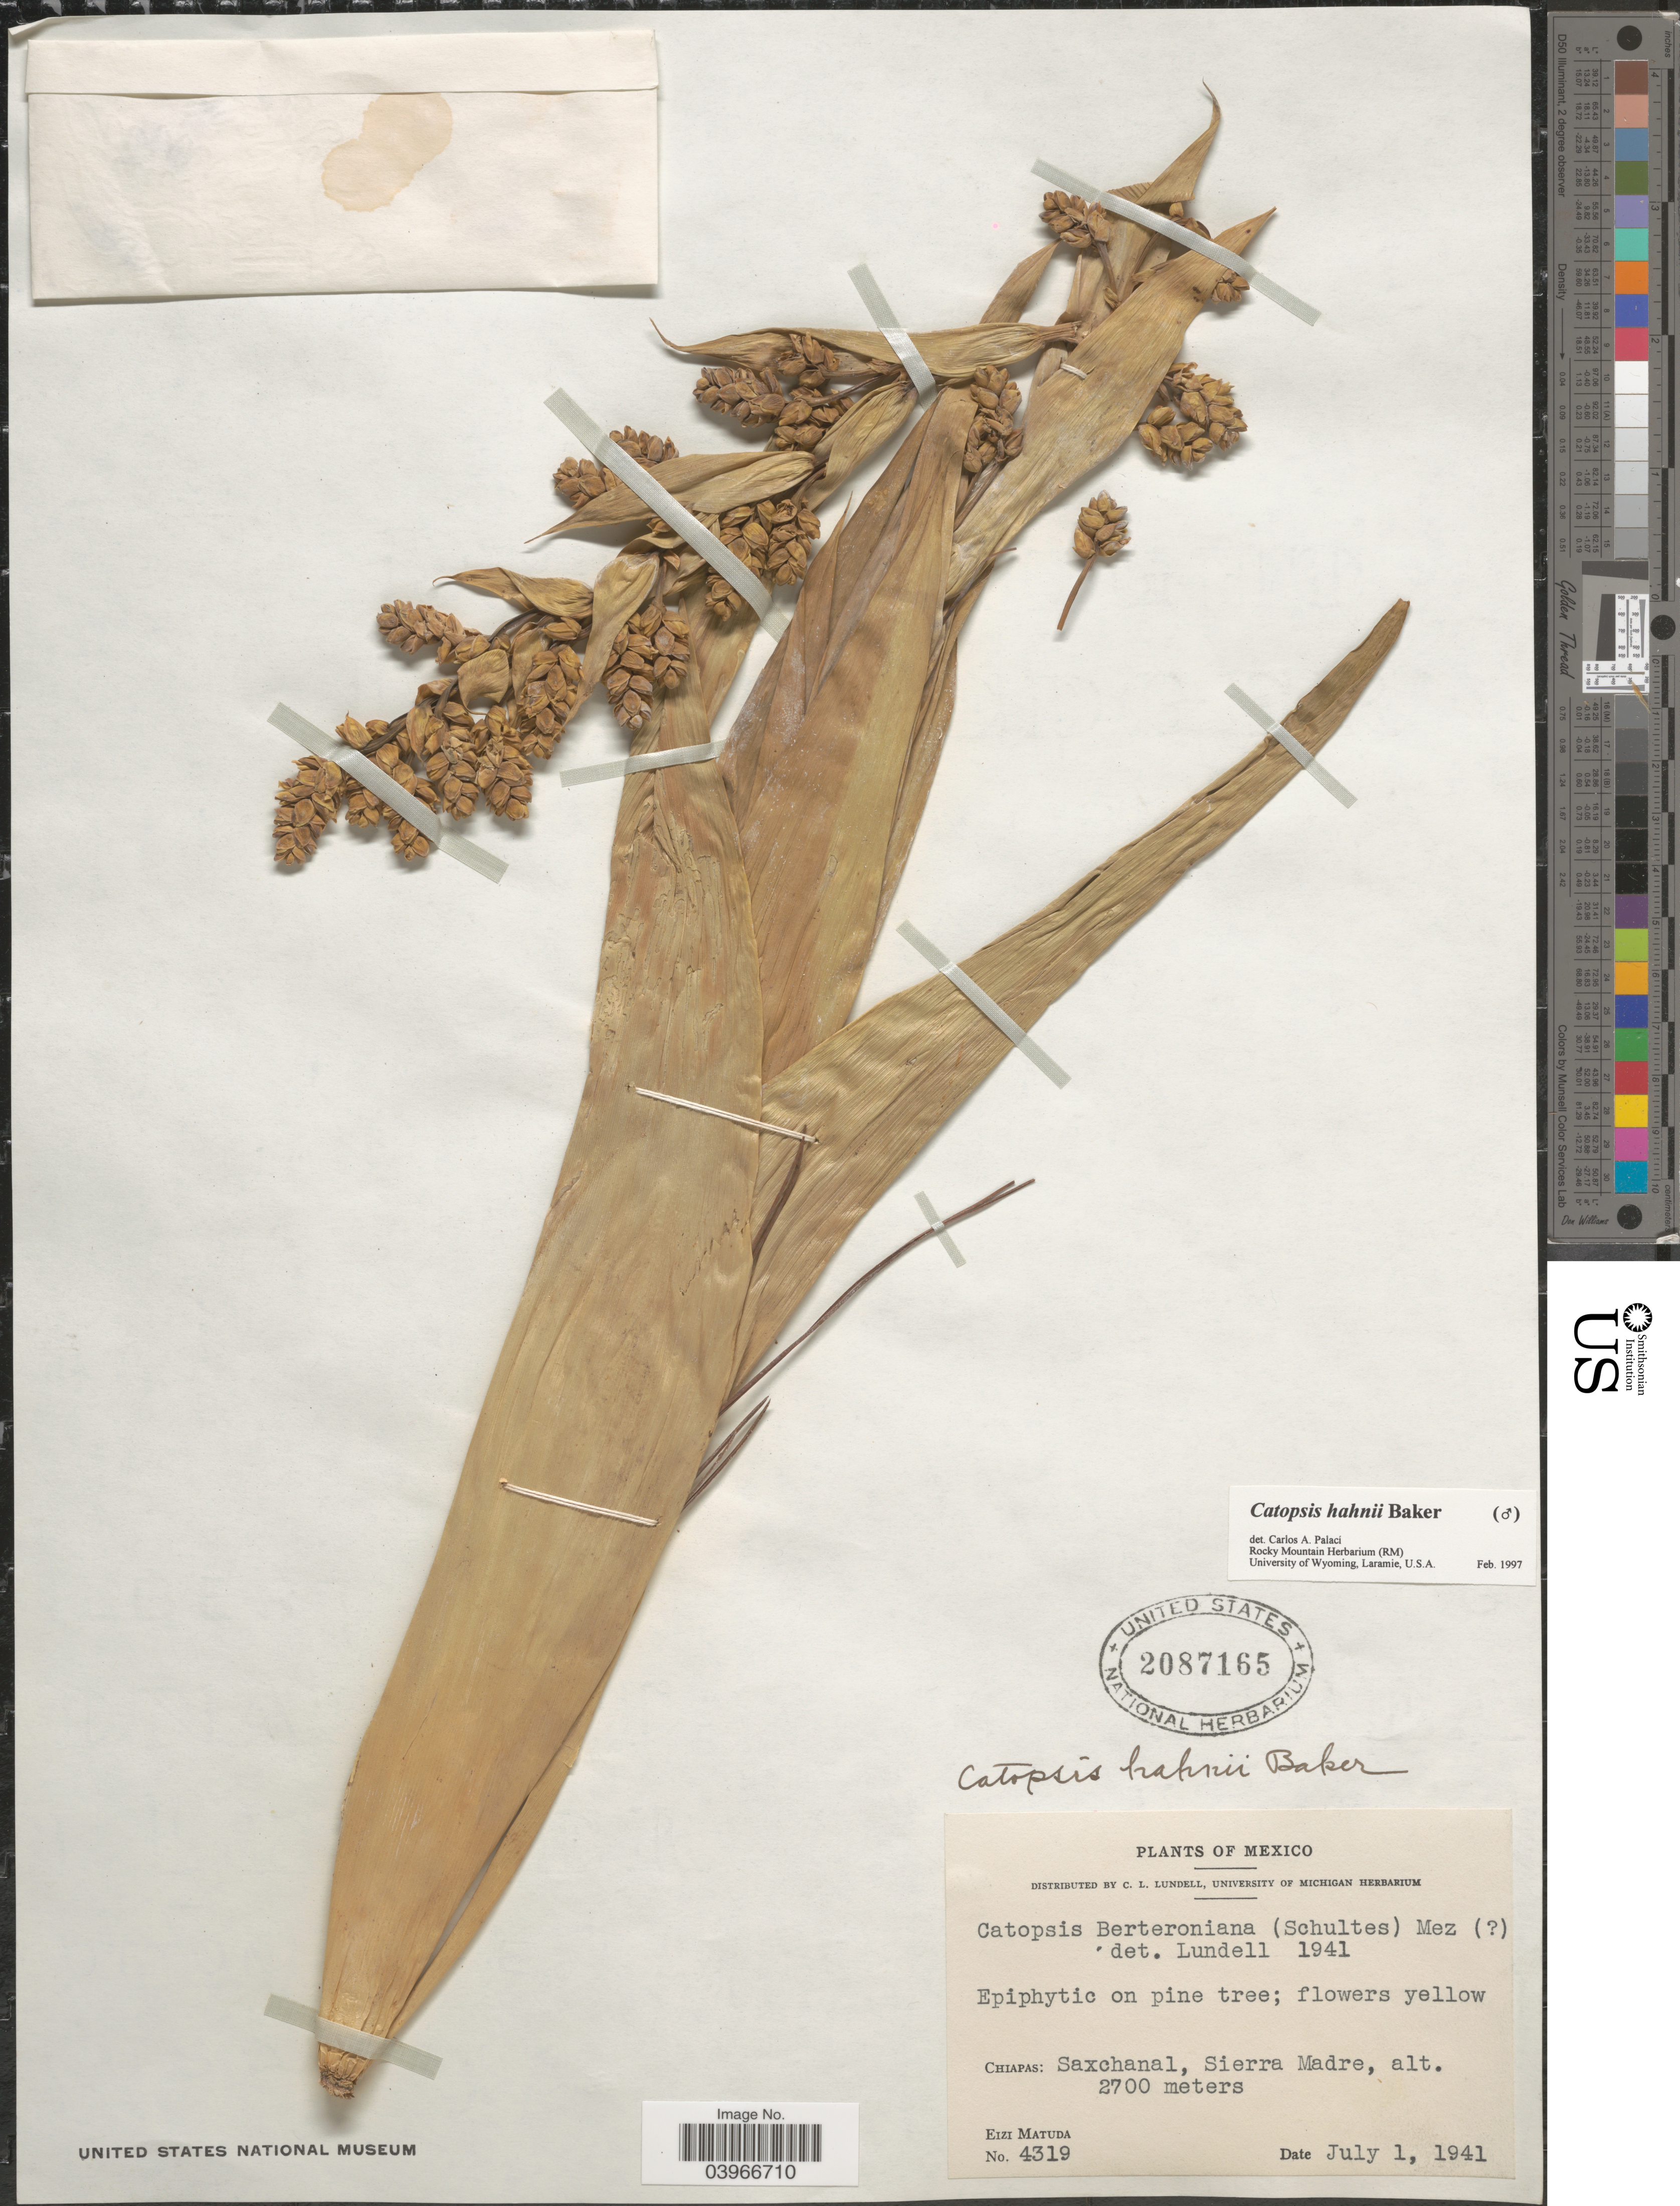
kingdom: Plantae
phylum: Tracheophyta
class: Liliopsida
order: Poales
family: Bromeliaceae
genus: Catopsis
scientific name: Catopsis hahnii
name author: Baker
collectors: E. Matuda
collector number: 4319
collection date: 1941-07-01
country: Mexico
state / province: Chiapas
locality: Saxchanal, Sierra Madre.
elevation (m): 2700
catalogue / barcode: US 2087165